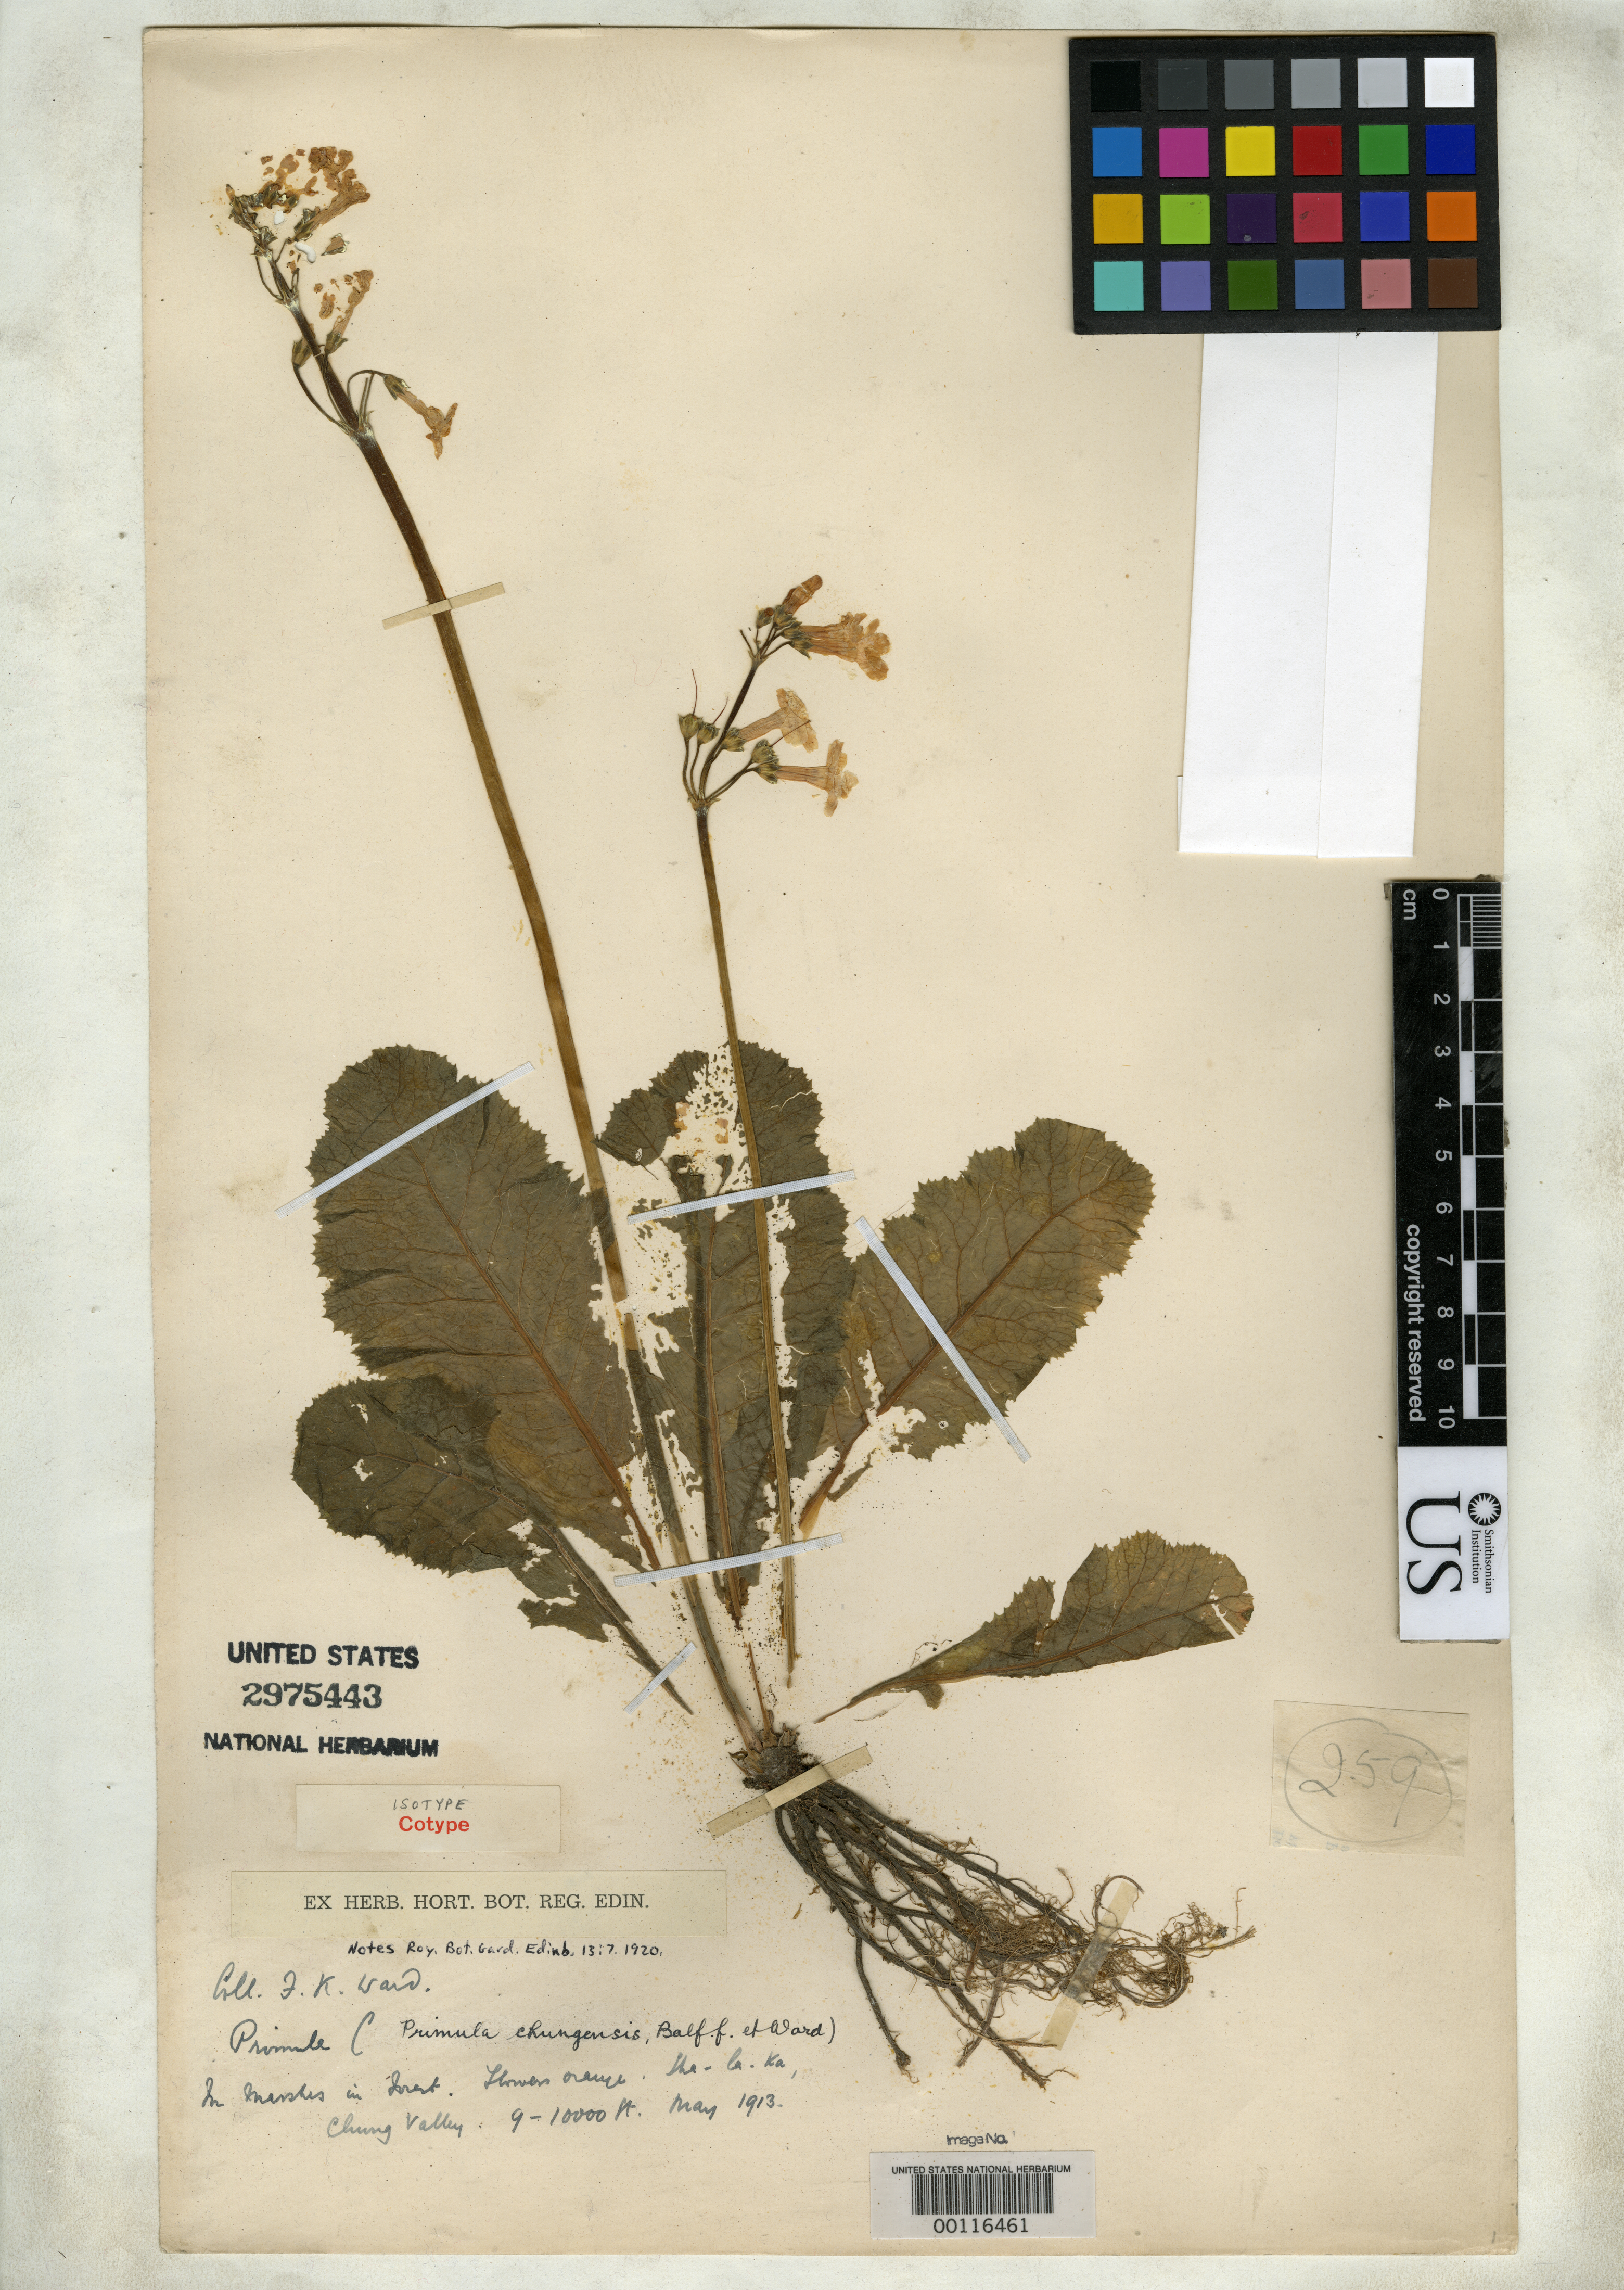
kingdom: Plantae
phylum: Tracheophyta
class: Magnoliopsida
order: Ericales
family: Primulaceae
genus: Primula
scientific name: Primula chungensis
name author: Balf. f. & Kingdon-Ward in Balf. f.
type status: Isotype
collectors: F. Kingdon Ward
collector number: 259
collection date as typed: May 1913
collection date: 1913-05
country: China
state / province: Yunnan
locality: Sha-ka-lachung Valley; alt. 9000-10000 ft.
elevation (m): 2743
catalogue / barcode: US 2975443